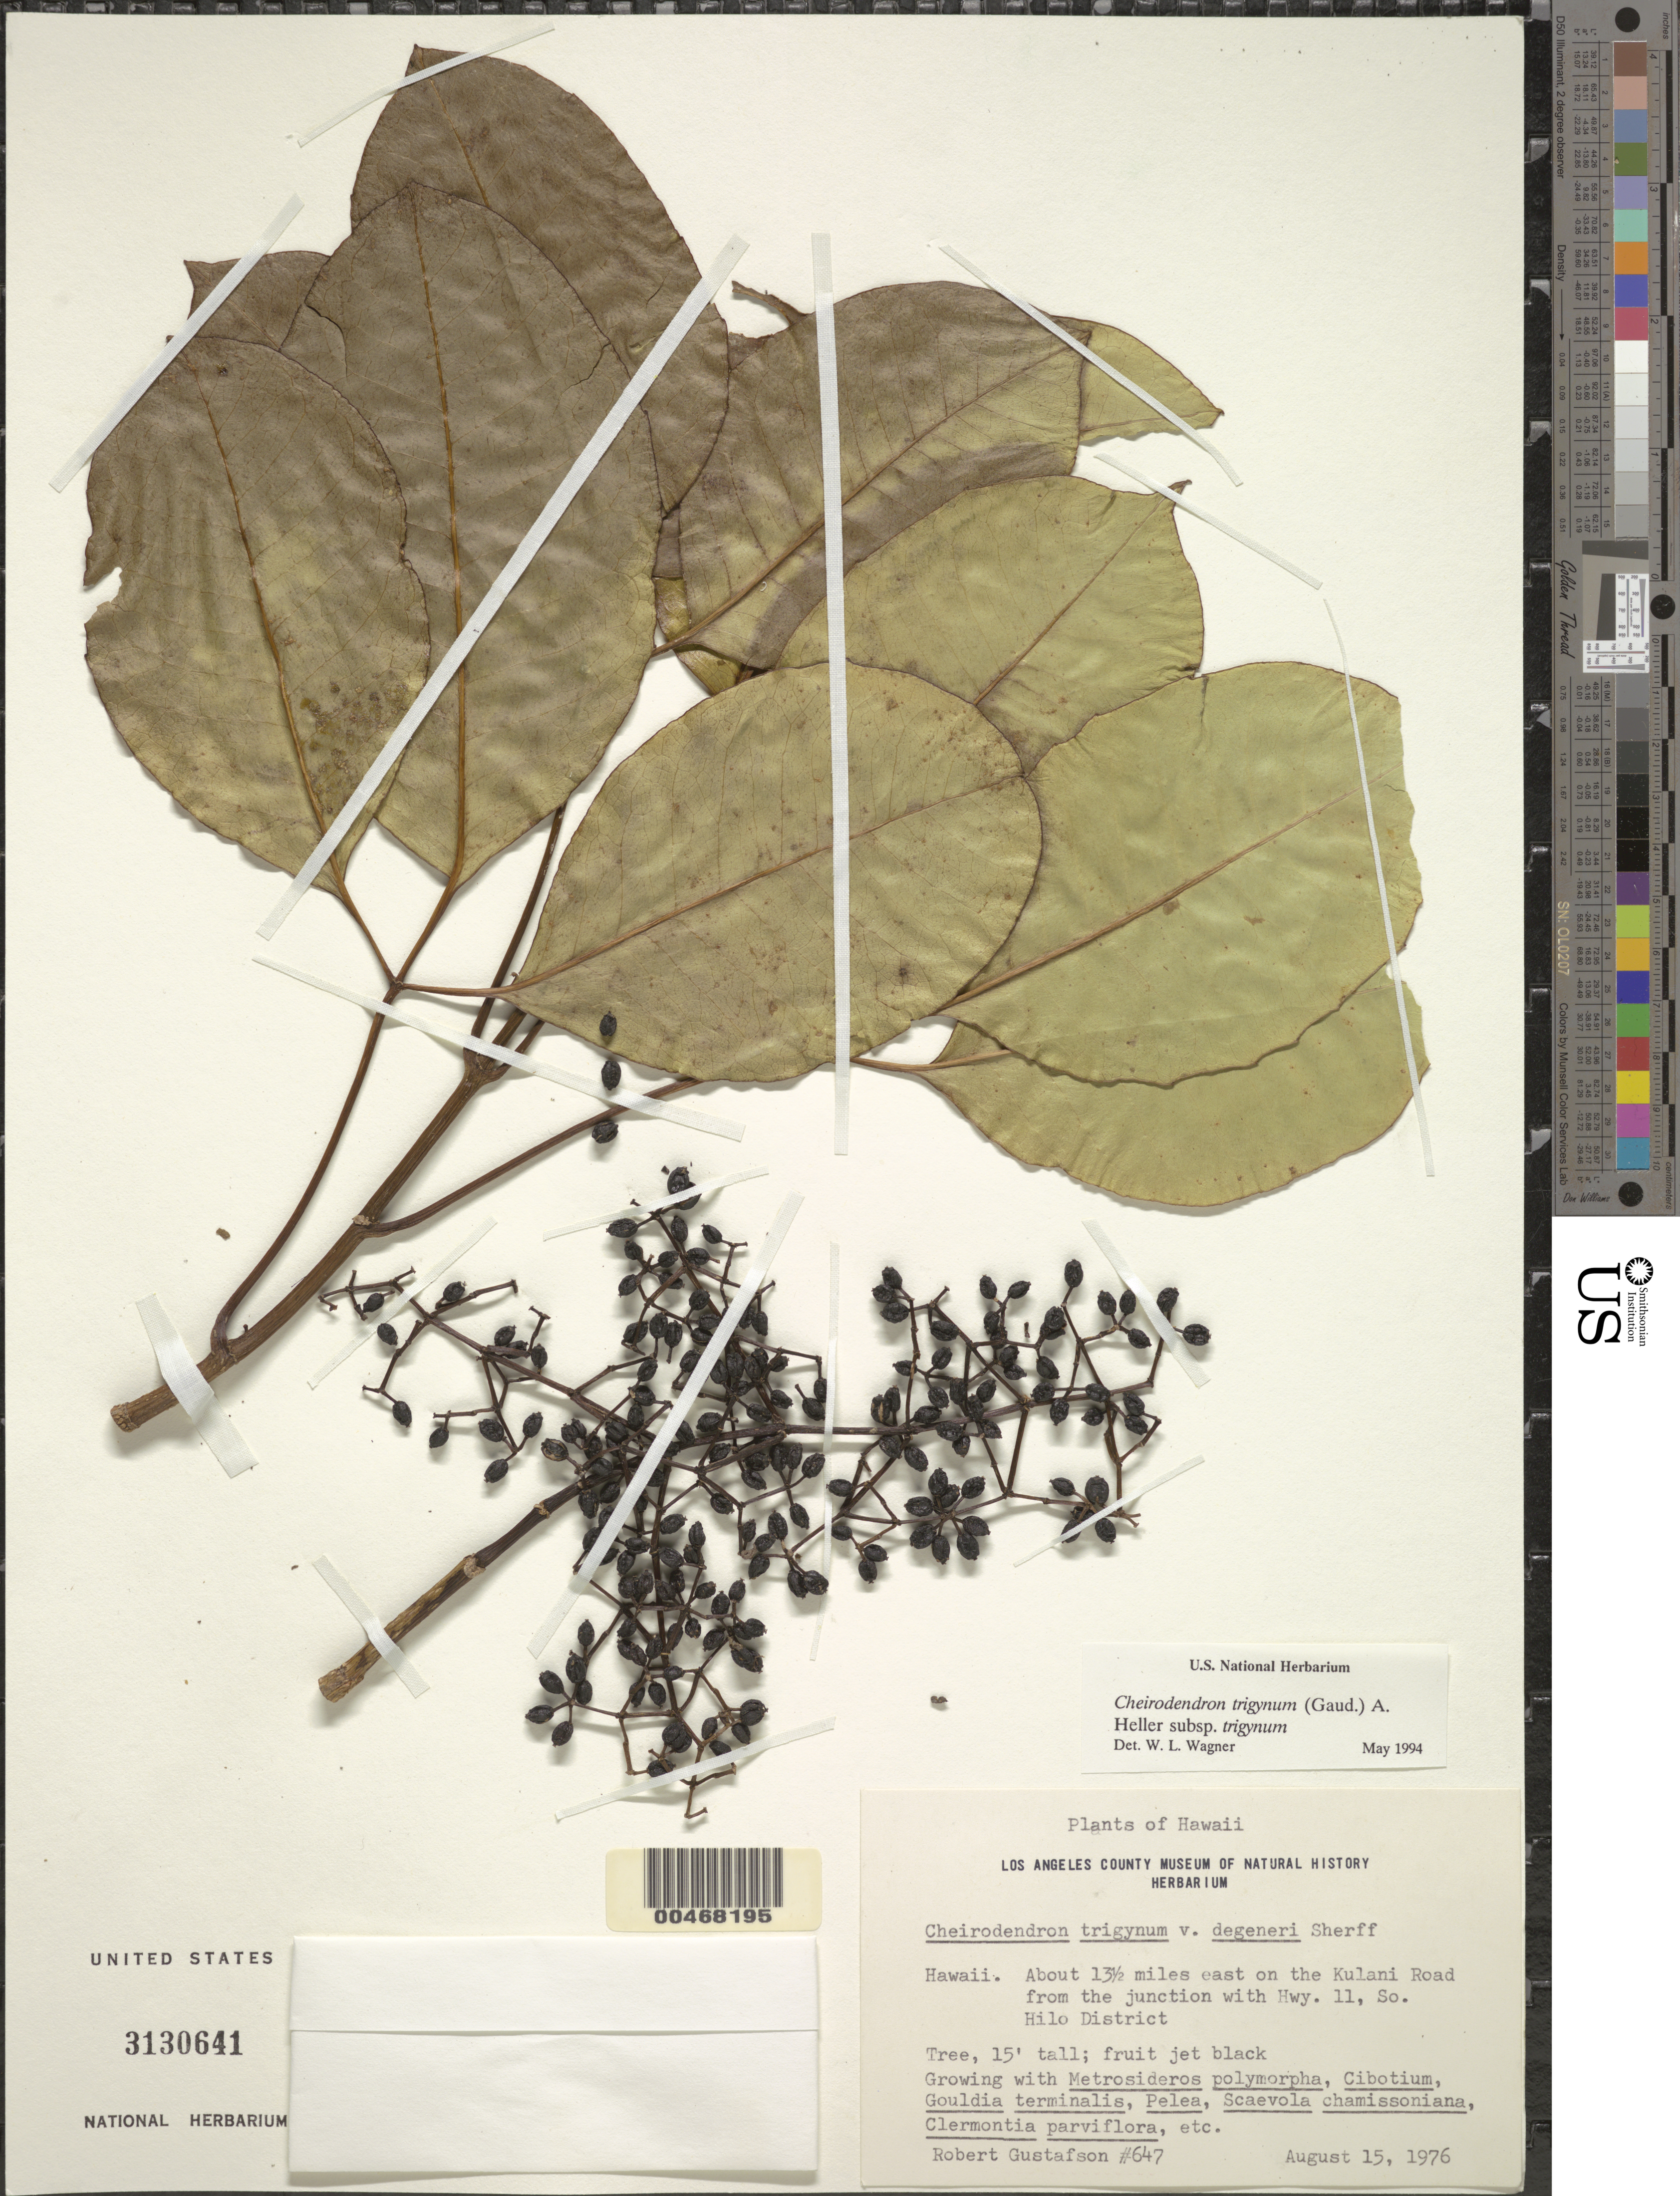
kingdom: Plantae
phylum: Tracheophyta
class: Magnoliopsida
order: Apiales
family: Araliaceae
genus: Cheirodendron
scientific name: Cheirodendron trigynum subsp. trigynum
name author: (Gaudich.) A. Heller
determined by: Wagner, W. L., (BOT), Smithsonian Institution - National Museum of Natural History (UNITED STATES)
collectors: R. Gustafson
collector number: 647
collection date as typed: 15 Aug 1976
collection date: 1976-08-15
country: United States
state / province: Hawaii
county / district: Hawaii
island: Hawaii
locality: About 13.5 mi E on the Kulani Road from the junction with Hwy. 11, So. Hilo District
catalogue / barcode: US 3130641